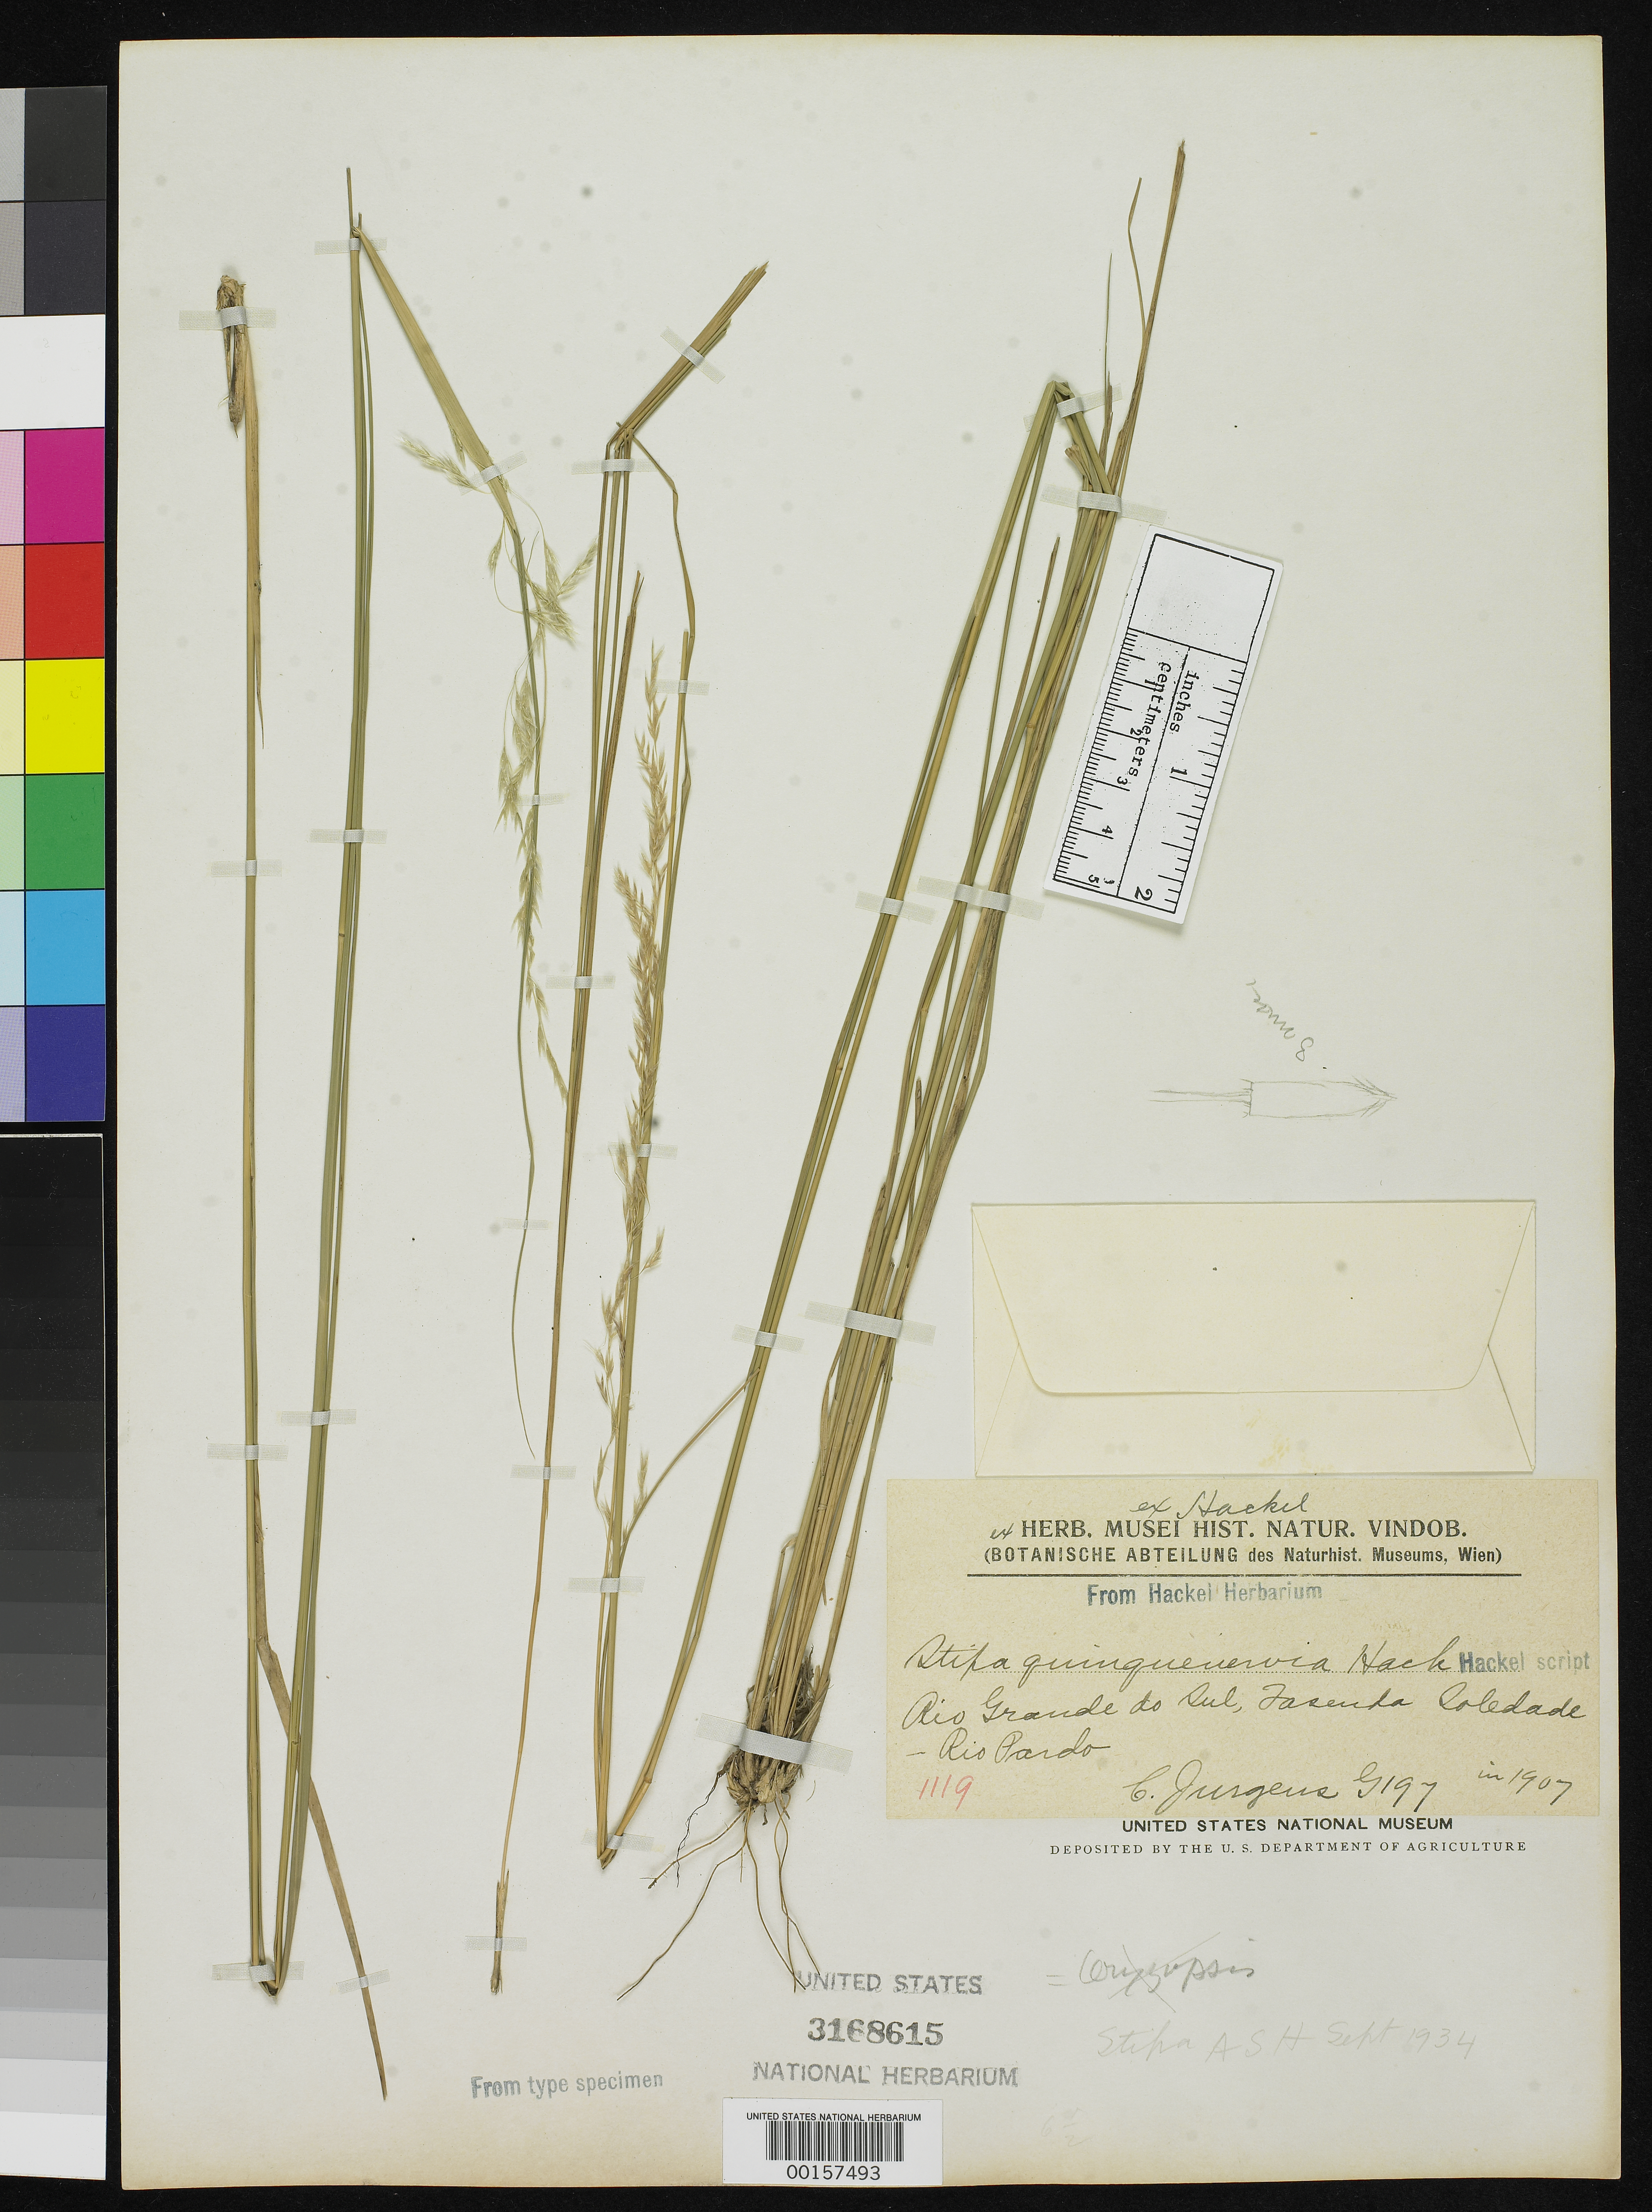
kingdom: Plantae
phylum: Tracheophyta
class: Liliopsida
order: Poales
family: Poaceae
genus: Stipa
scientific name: Stipa quinquenervia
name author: Hack.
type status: Type Fragment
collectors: C. Juergens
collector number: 197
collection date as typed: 1907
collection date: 1907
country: Brazil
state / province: Rio Grande do Sul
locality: Fazenda Soledade, mun. Rio Pardo.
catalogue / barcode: US 3168615